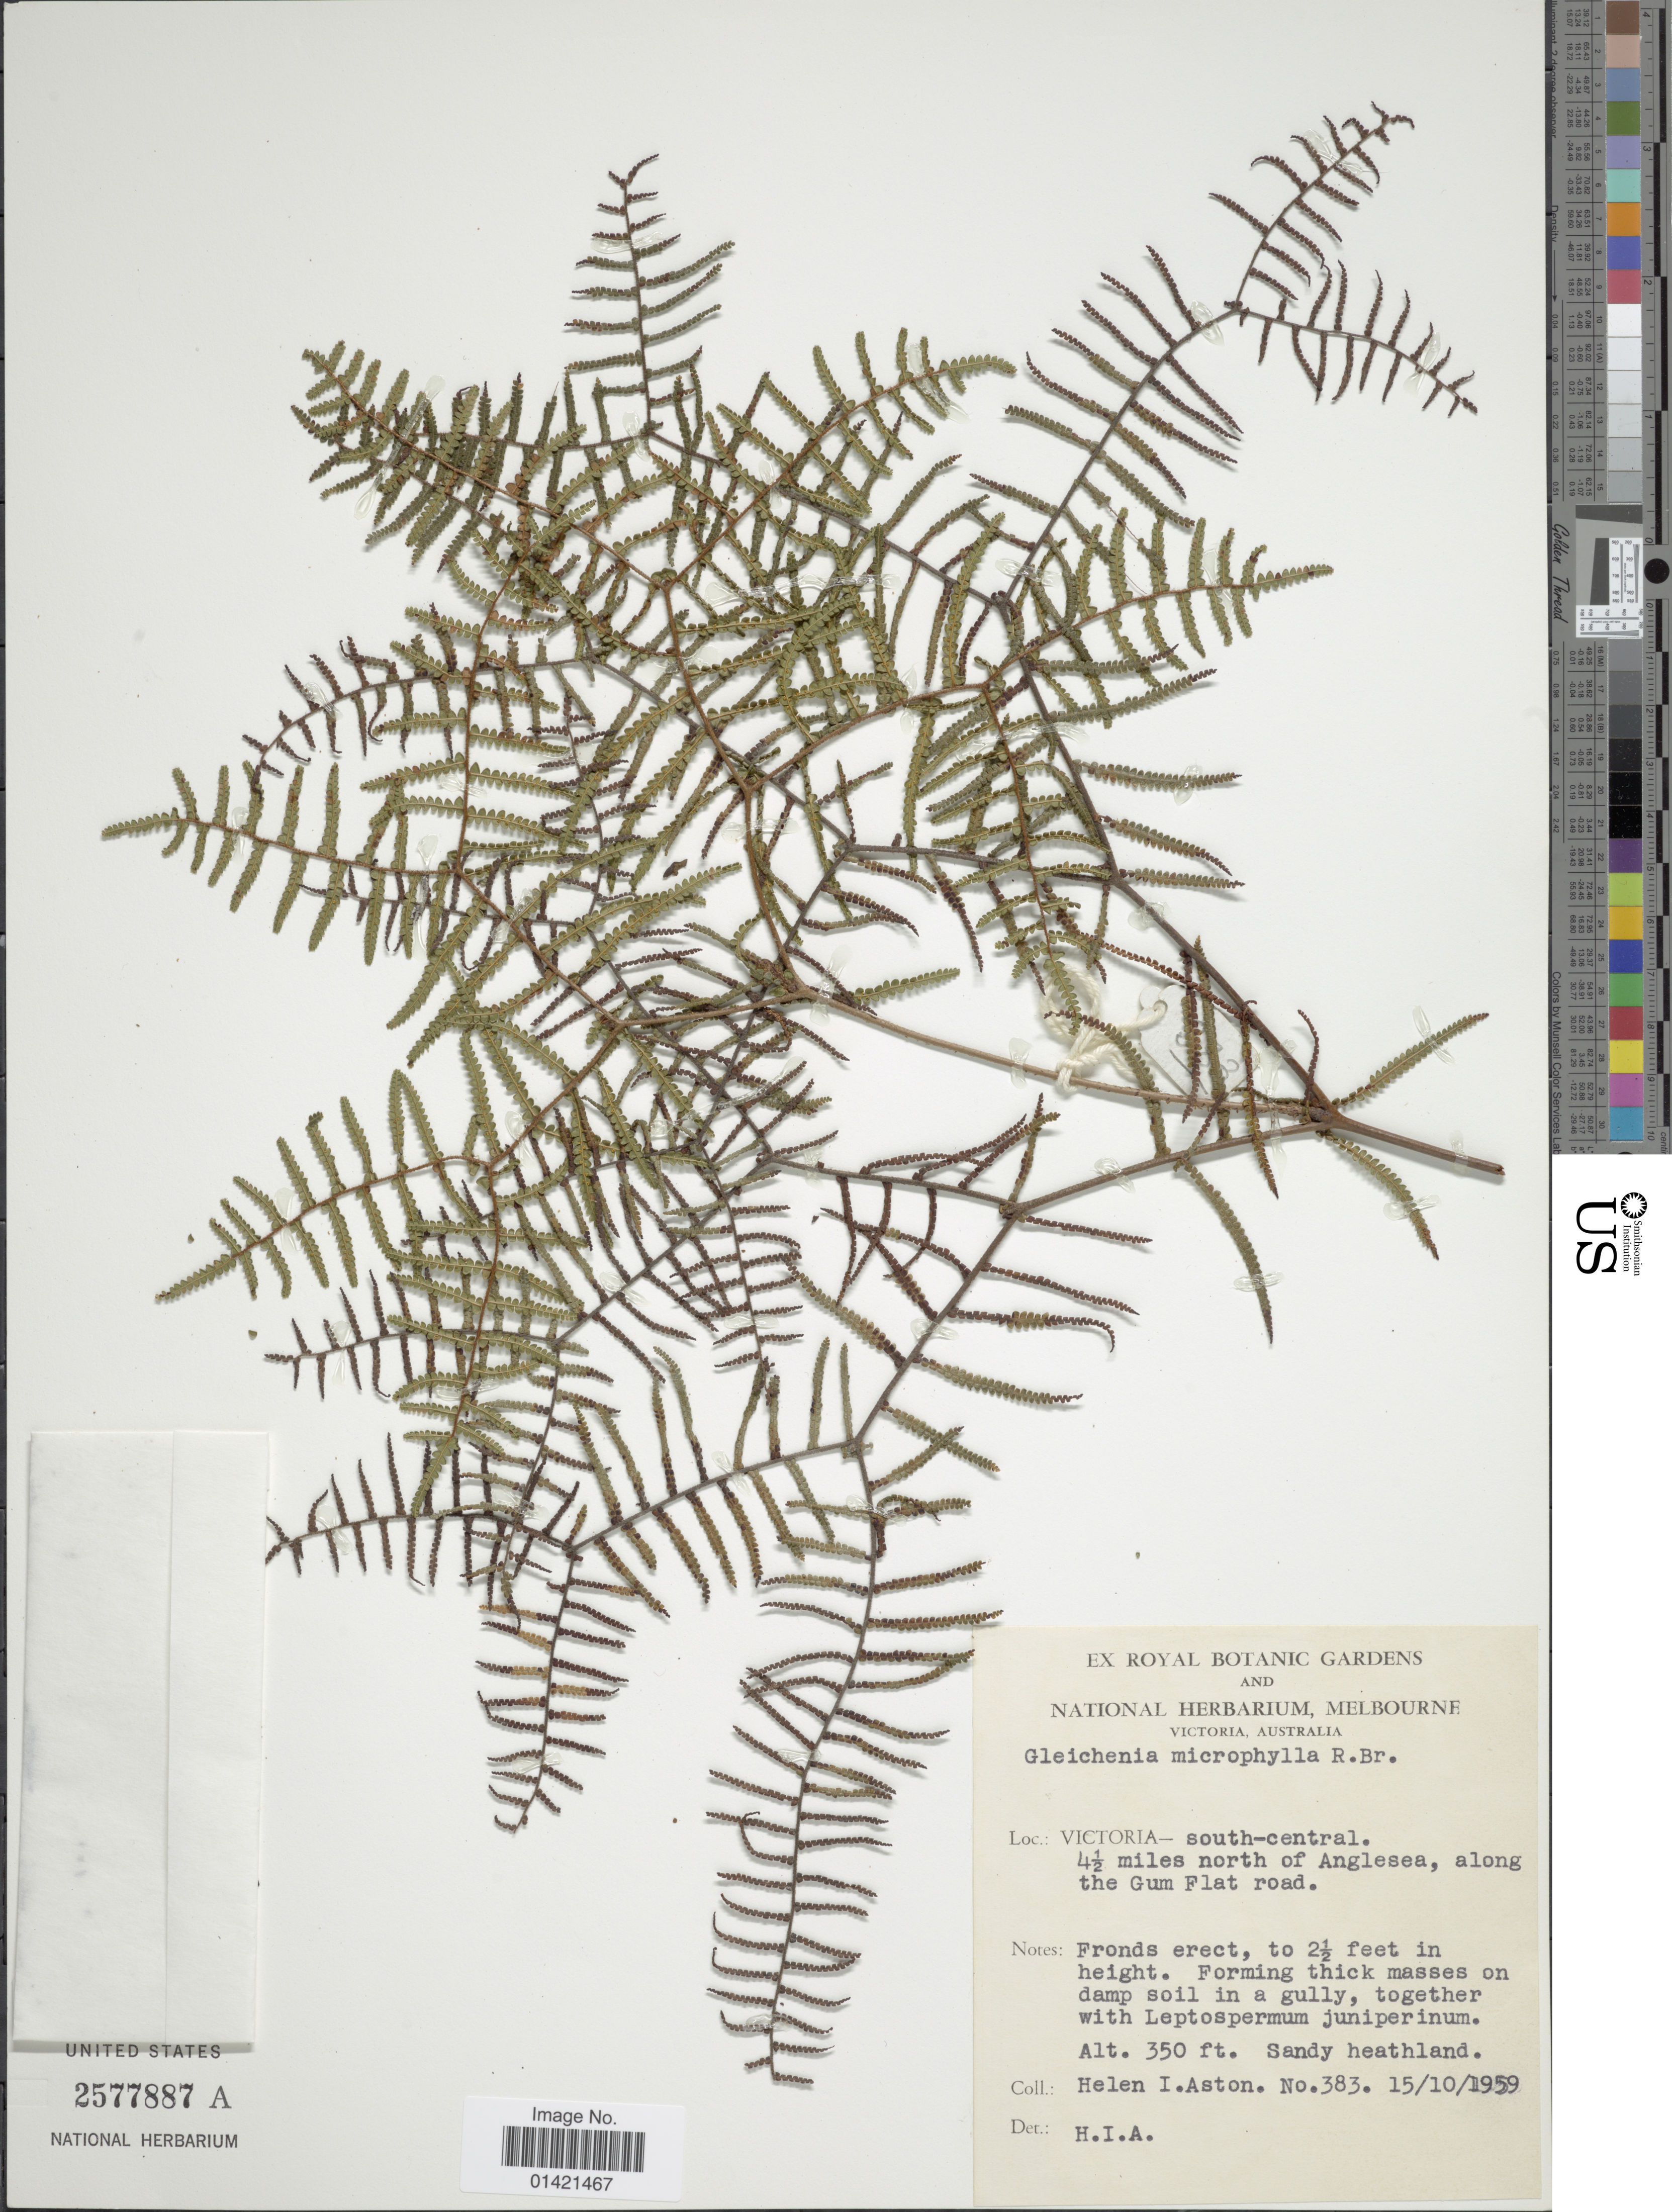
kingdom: Plantae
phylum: Tracheophyta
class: Polypodiopsida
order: Gleicheniales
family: Gleicheniaceae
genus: Gleichenia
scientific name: Gleichenia microphylla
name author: R. Br.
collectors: H. I. Aston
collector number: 383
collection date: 1959-10-15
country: Australia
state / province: Victoria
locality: Victoria- south-central,. 4 1/2 miles north of Anglesea, along the Gum Flat road.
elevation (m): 107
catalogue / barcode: US 2577887A